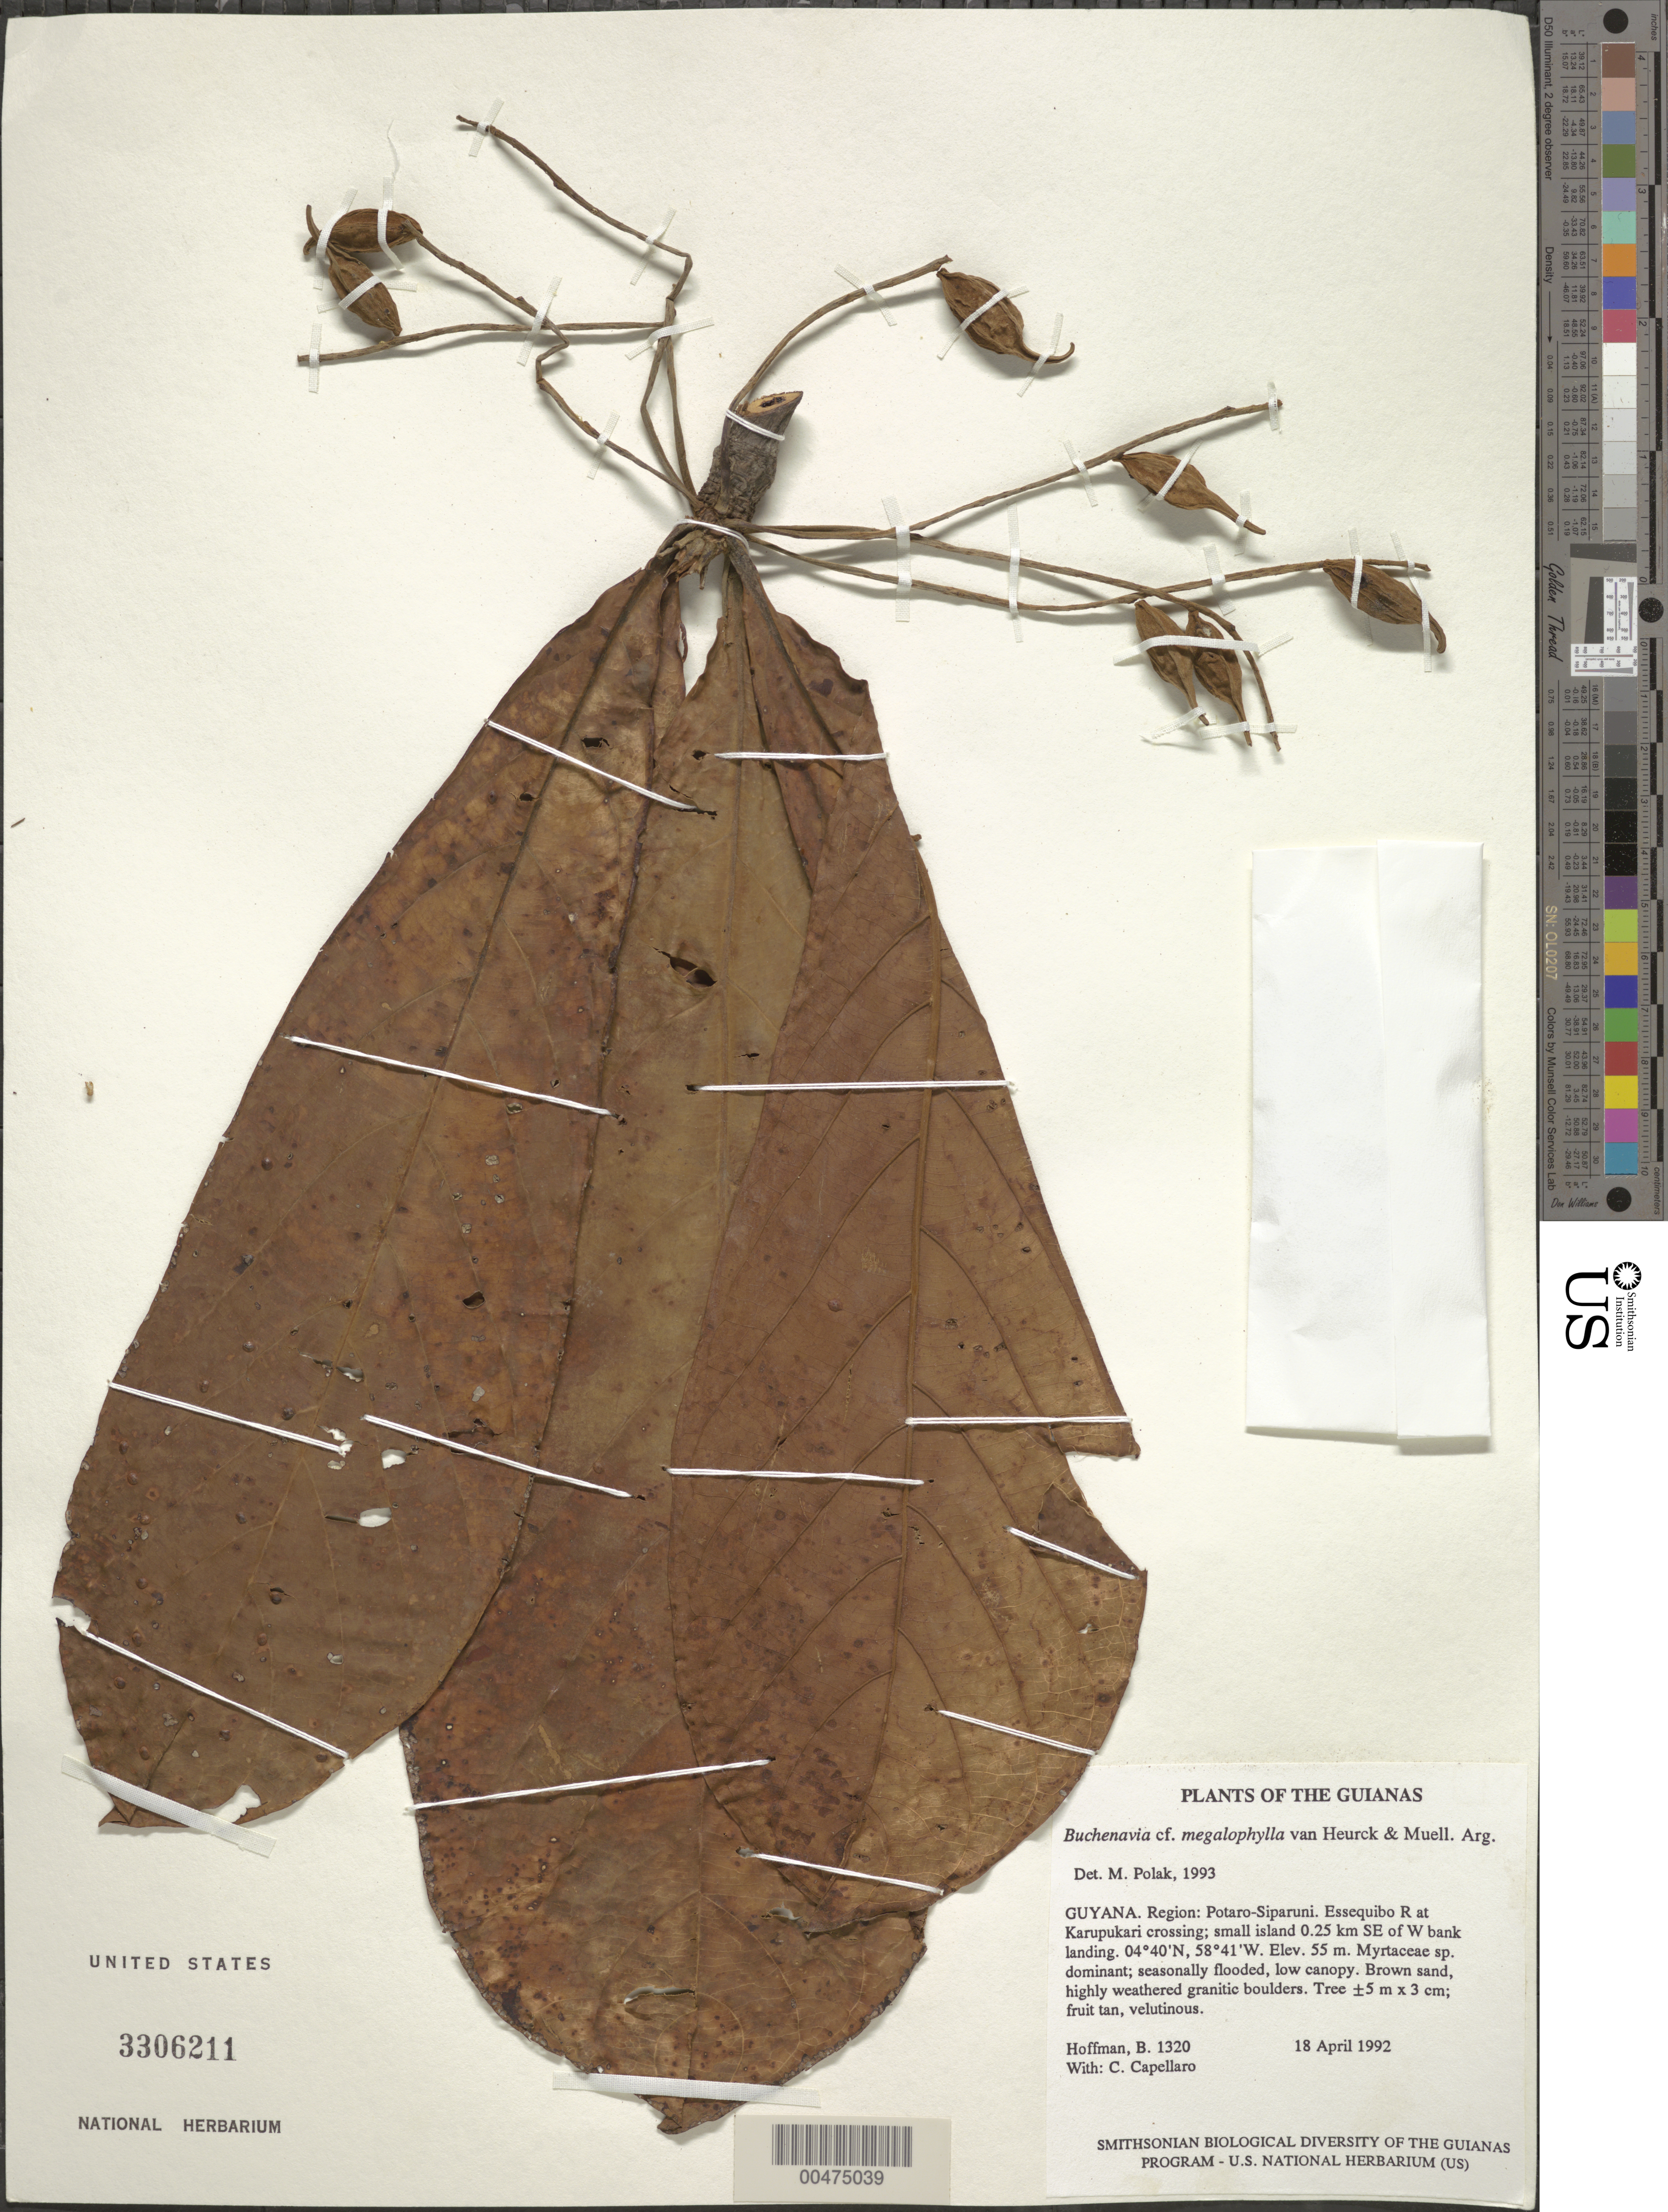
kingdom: Plantae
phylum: Tracheophyta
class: Magnoliopsida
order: Myrtales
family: Combretaceae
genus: Terminalia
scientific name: Terminalia megalophylla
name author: (Van Heurck & Müll. Arg.) Gere & Boatwr.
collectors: B. Hoffman & C. Capellaro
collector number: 1320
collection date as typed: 18 April 1992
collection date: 1992-04-18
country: Guyana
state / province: Potaro-Siparuni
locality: Essequibo River at Karupukari crossing; small island 0.25 km SE of W bank landing. Iwokrama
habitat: Myrtaceae sp. dominant; seasonally flooded, low canopy. Brown sand, highly weathered granitic boulders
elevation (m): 55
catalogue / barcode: US 3306211